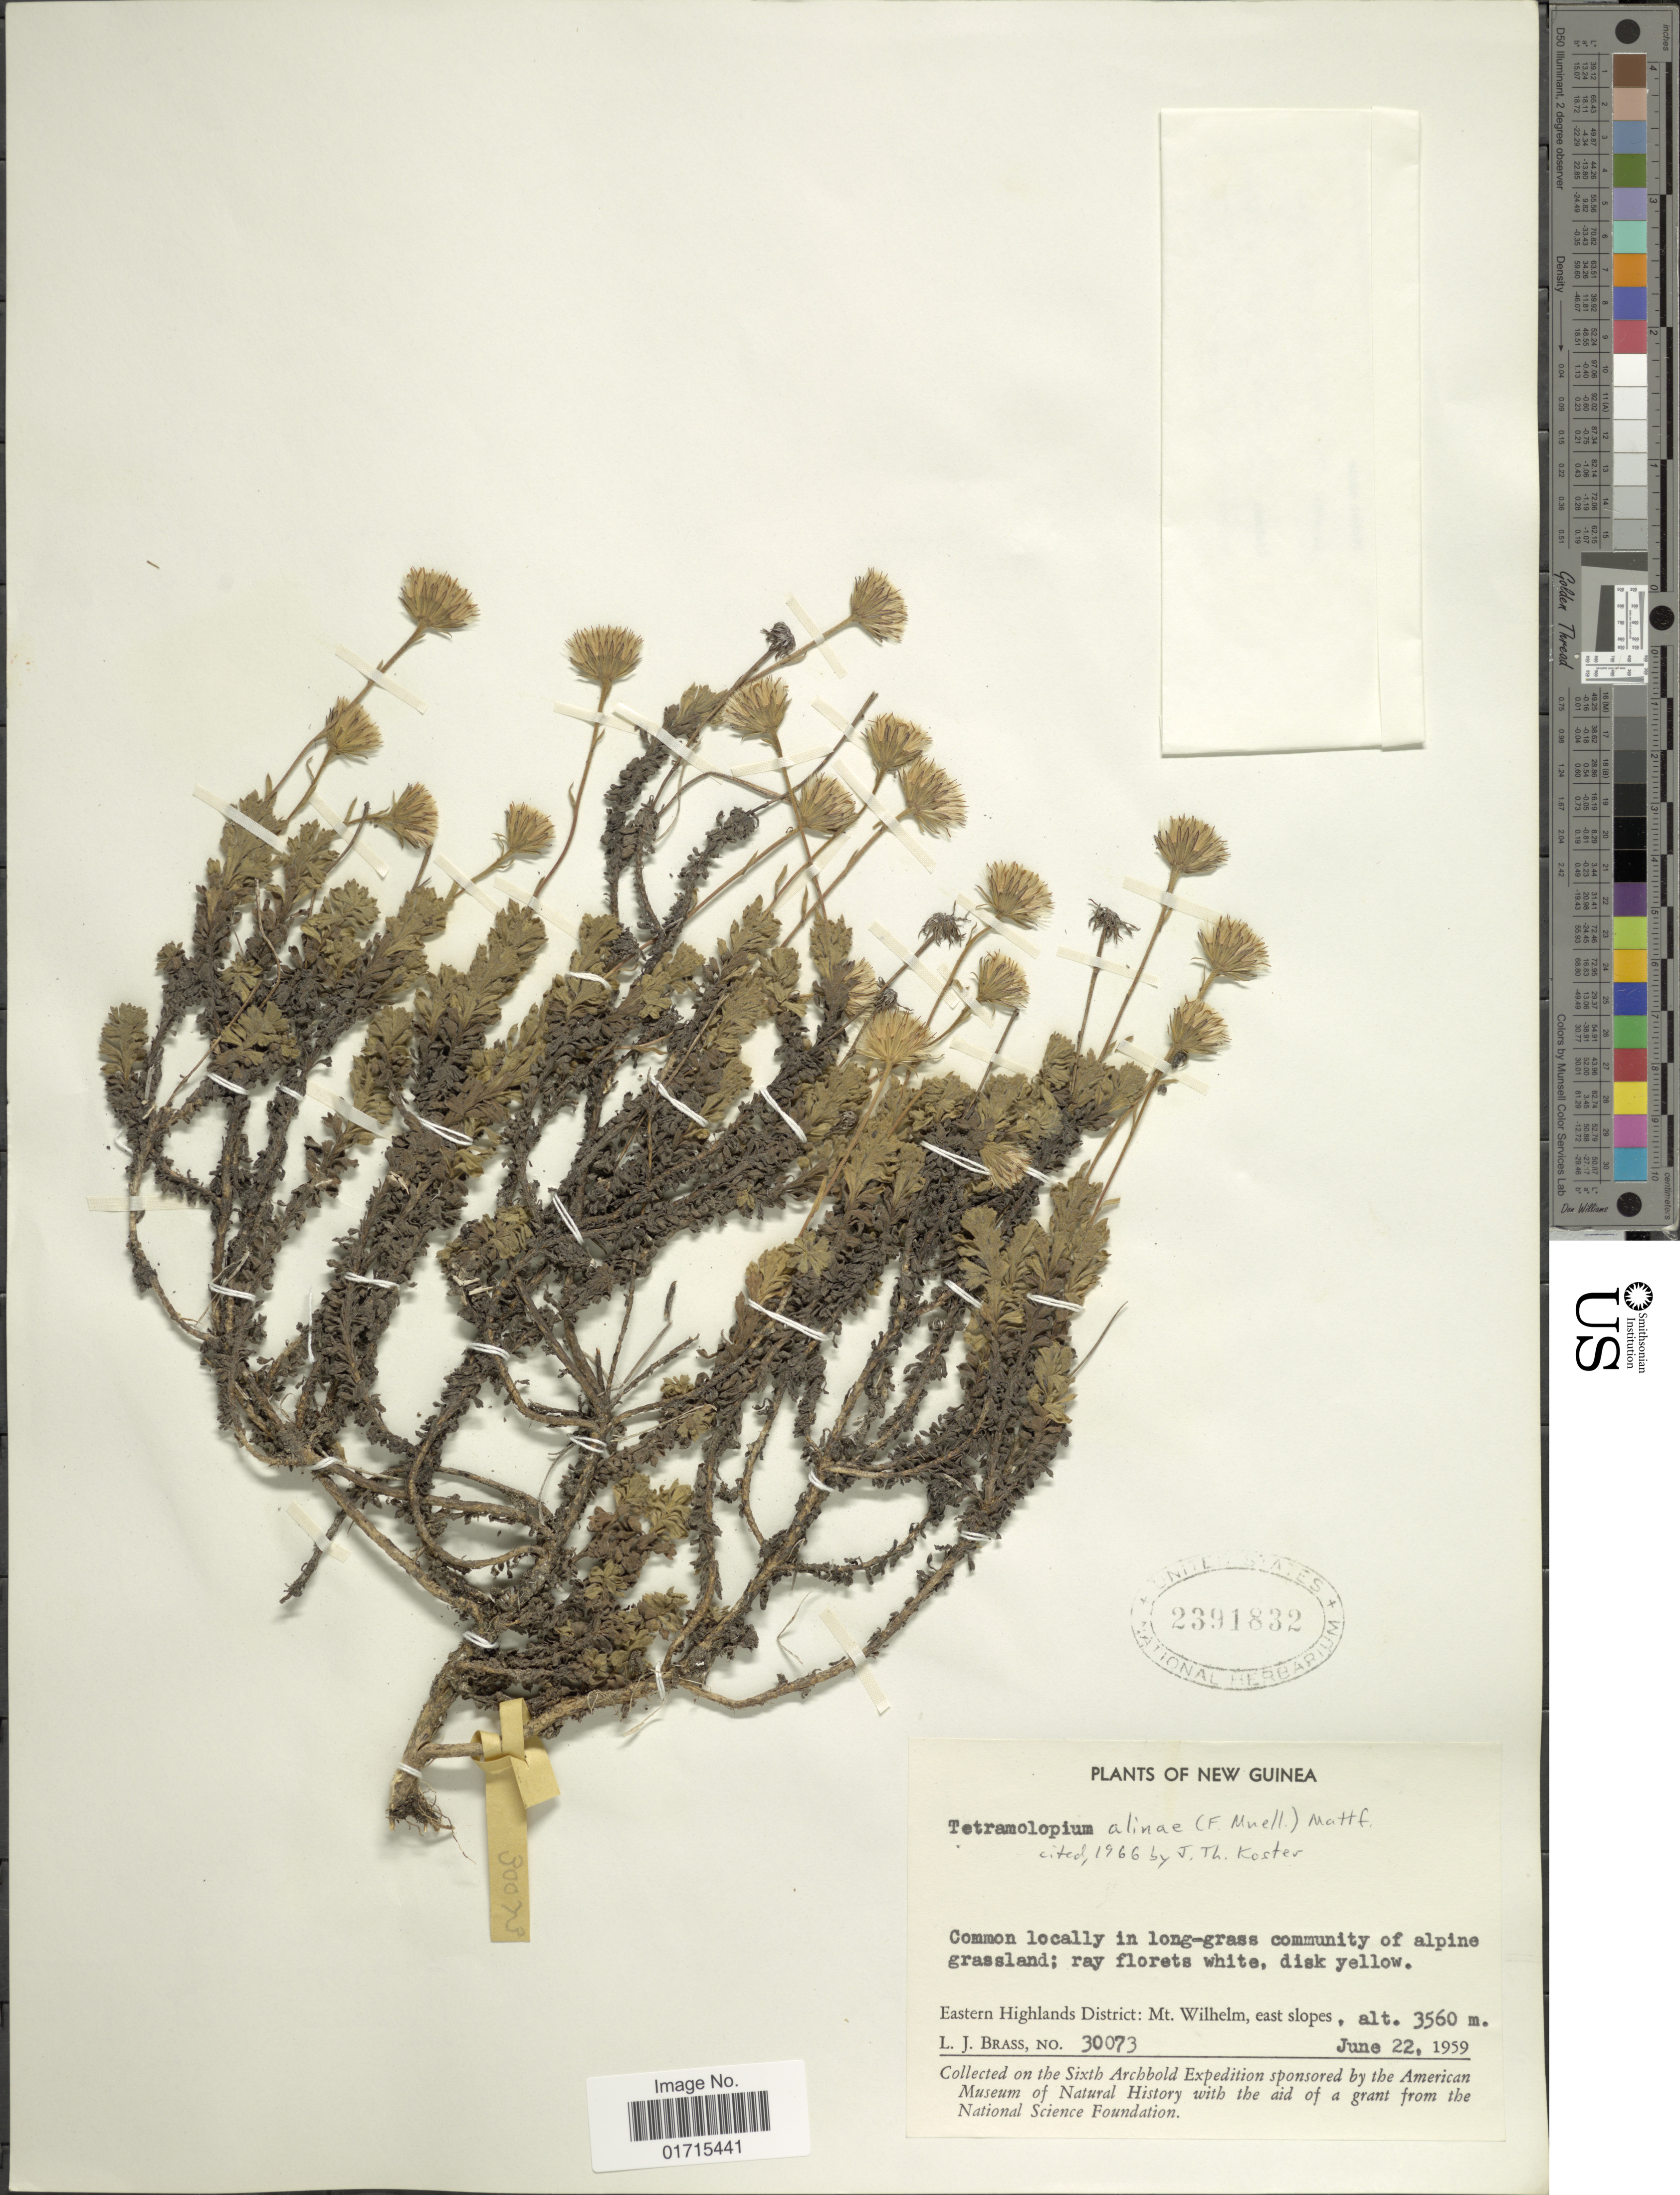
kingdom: Plantae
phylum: Tracheophyta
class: Magnoliopsida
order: Asterales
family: Asteraceae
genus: Tetramolopium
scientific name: Tetramolopium alinae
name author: (F. Muell.) Mattf.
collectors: L. J. Brass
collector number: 30073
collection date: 1959-06-22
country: Papua New Guinea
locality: New Guinea. Eastern Highlands District: Mt. Wilhelm, east slopes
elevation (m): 3560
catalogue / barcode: US 2391832